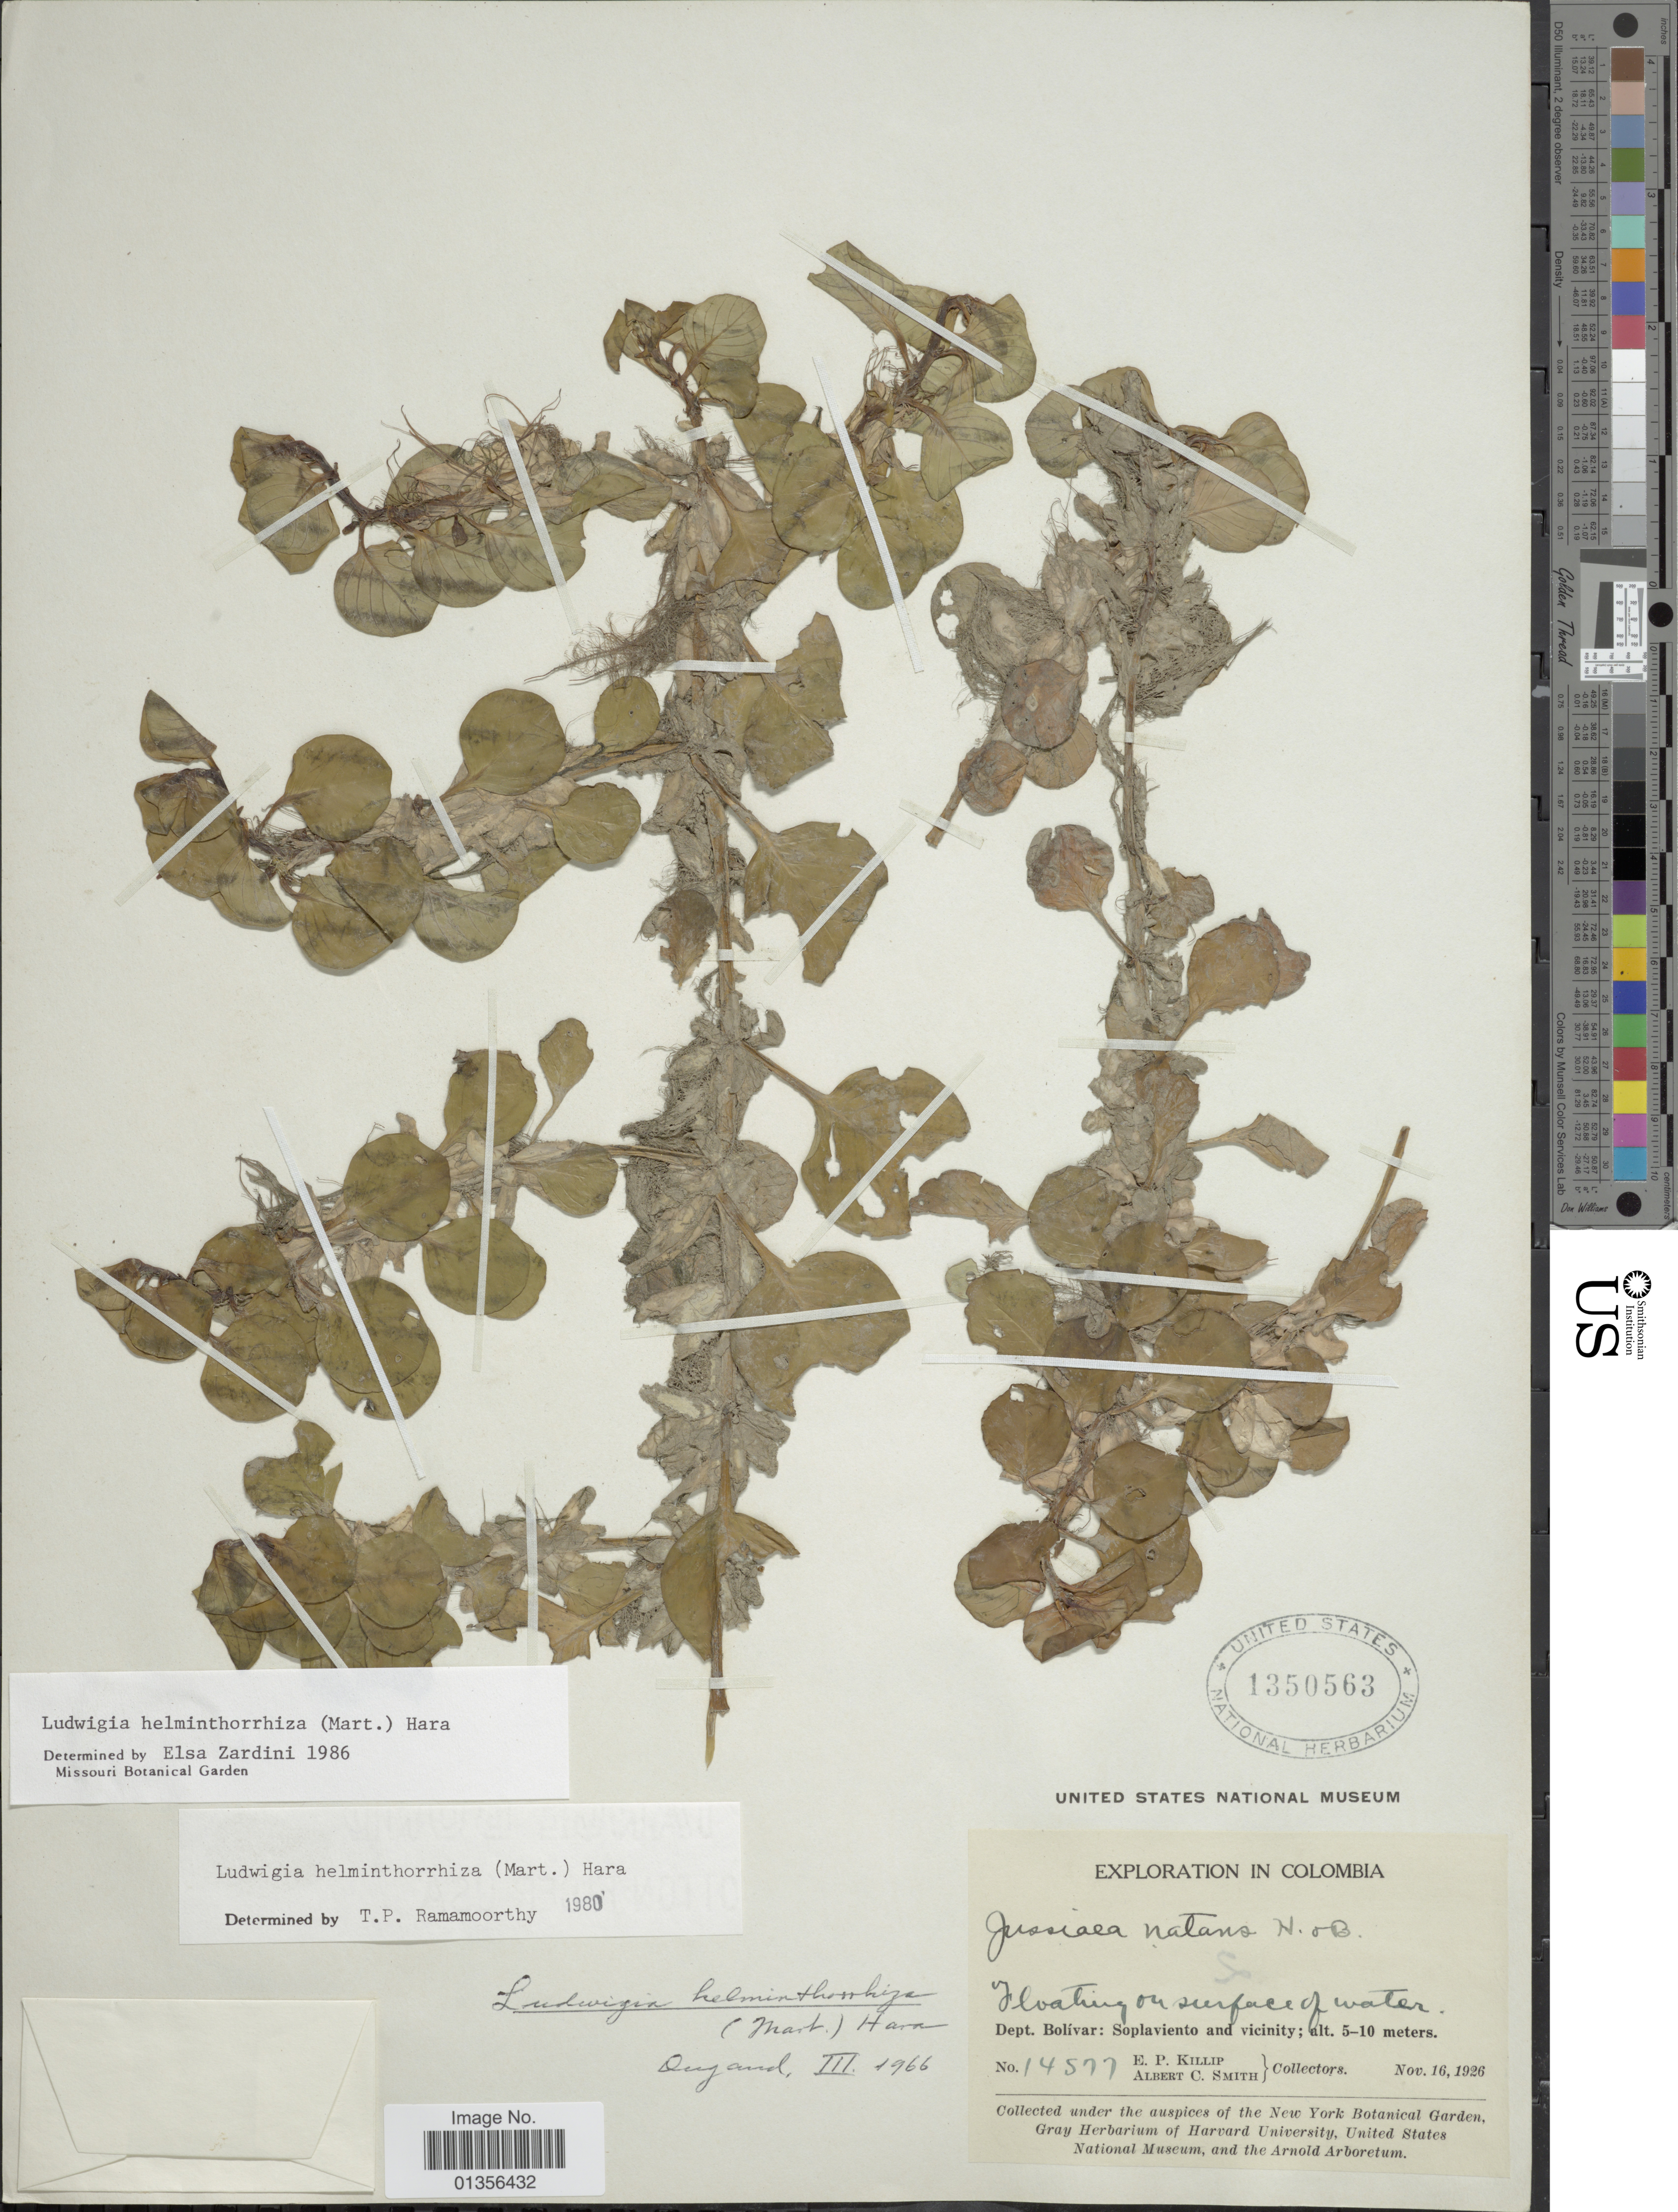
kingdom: Plantae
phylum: Tracheophyta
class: Magnoliopsida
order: Myrtales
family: Onagraceae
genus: Ludwigia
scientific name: Ludwigia helminthorrhiza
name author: (Mart.) H. Hara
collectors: E. P. Killip & A. C. Smith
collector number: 14577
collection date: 1926-11-16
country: Colombia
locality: Dept. Bolivar: Soplaviento and vicinity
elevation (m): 5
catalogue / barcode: US 1350563